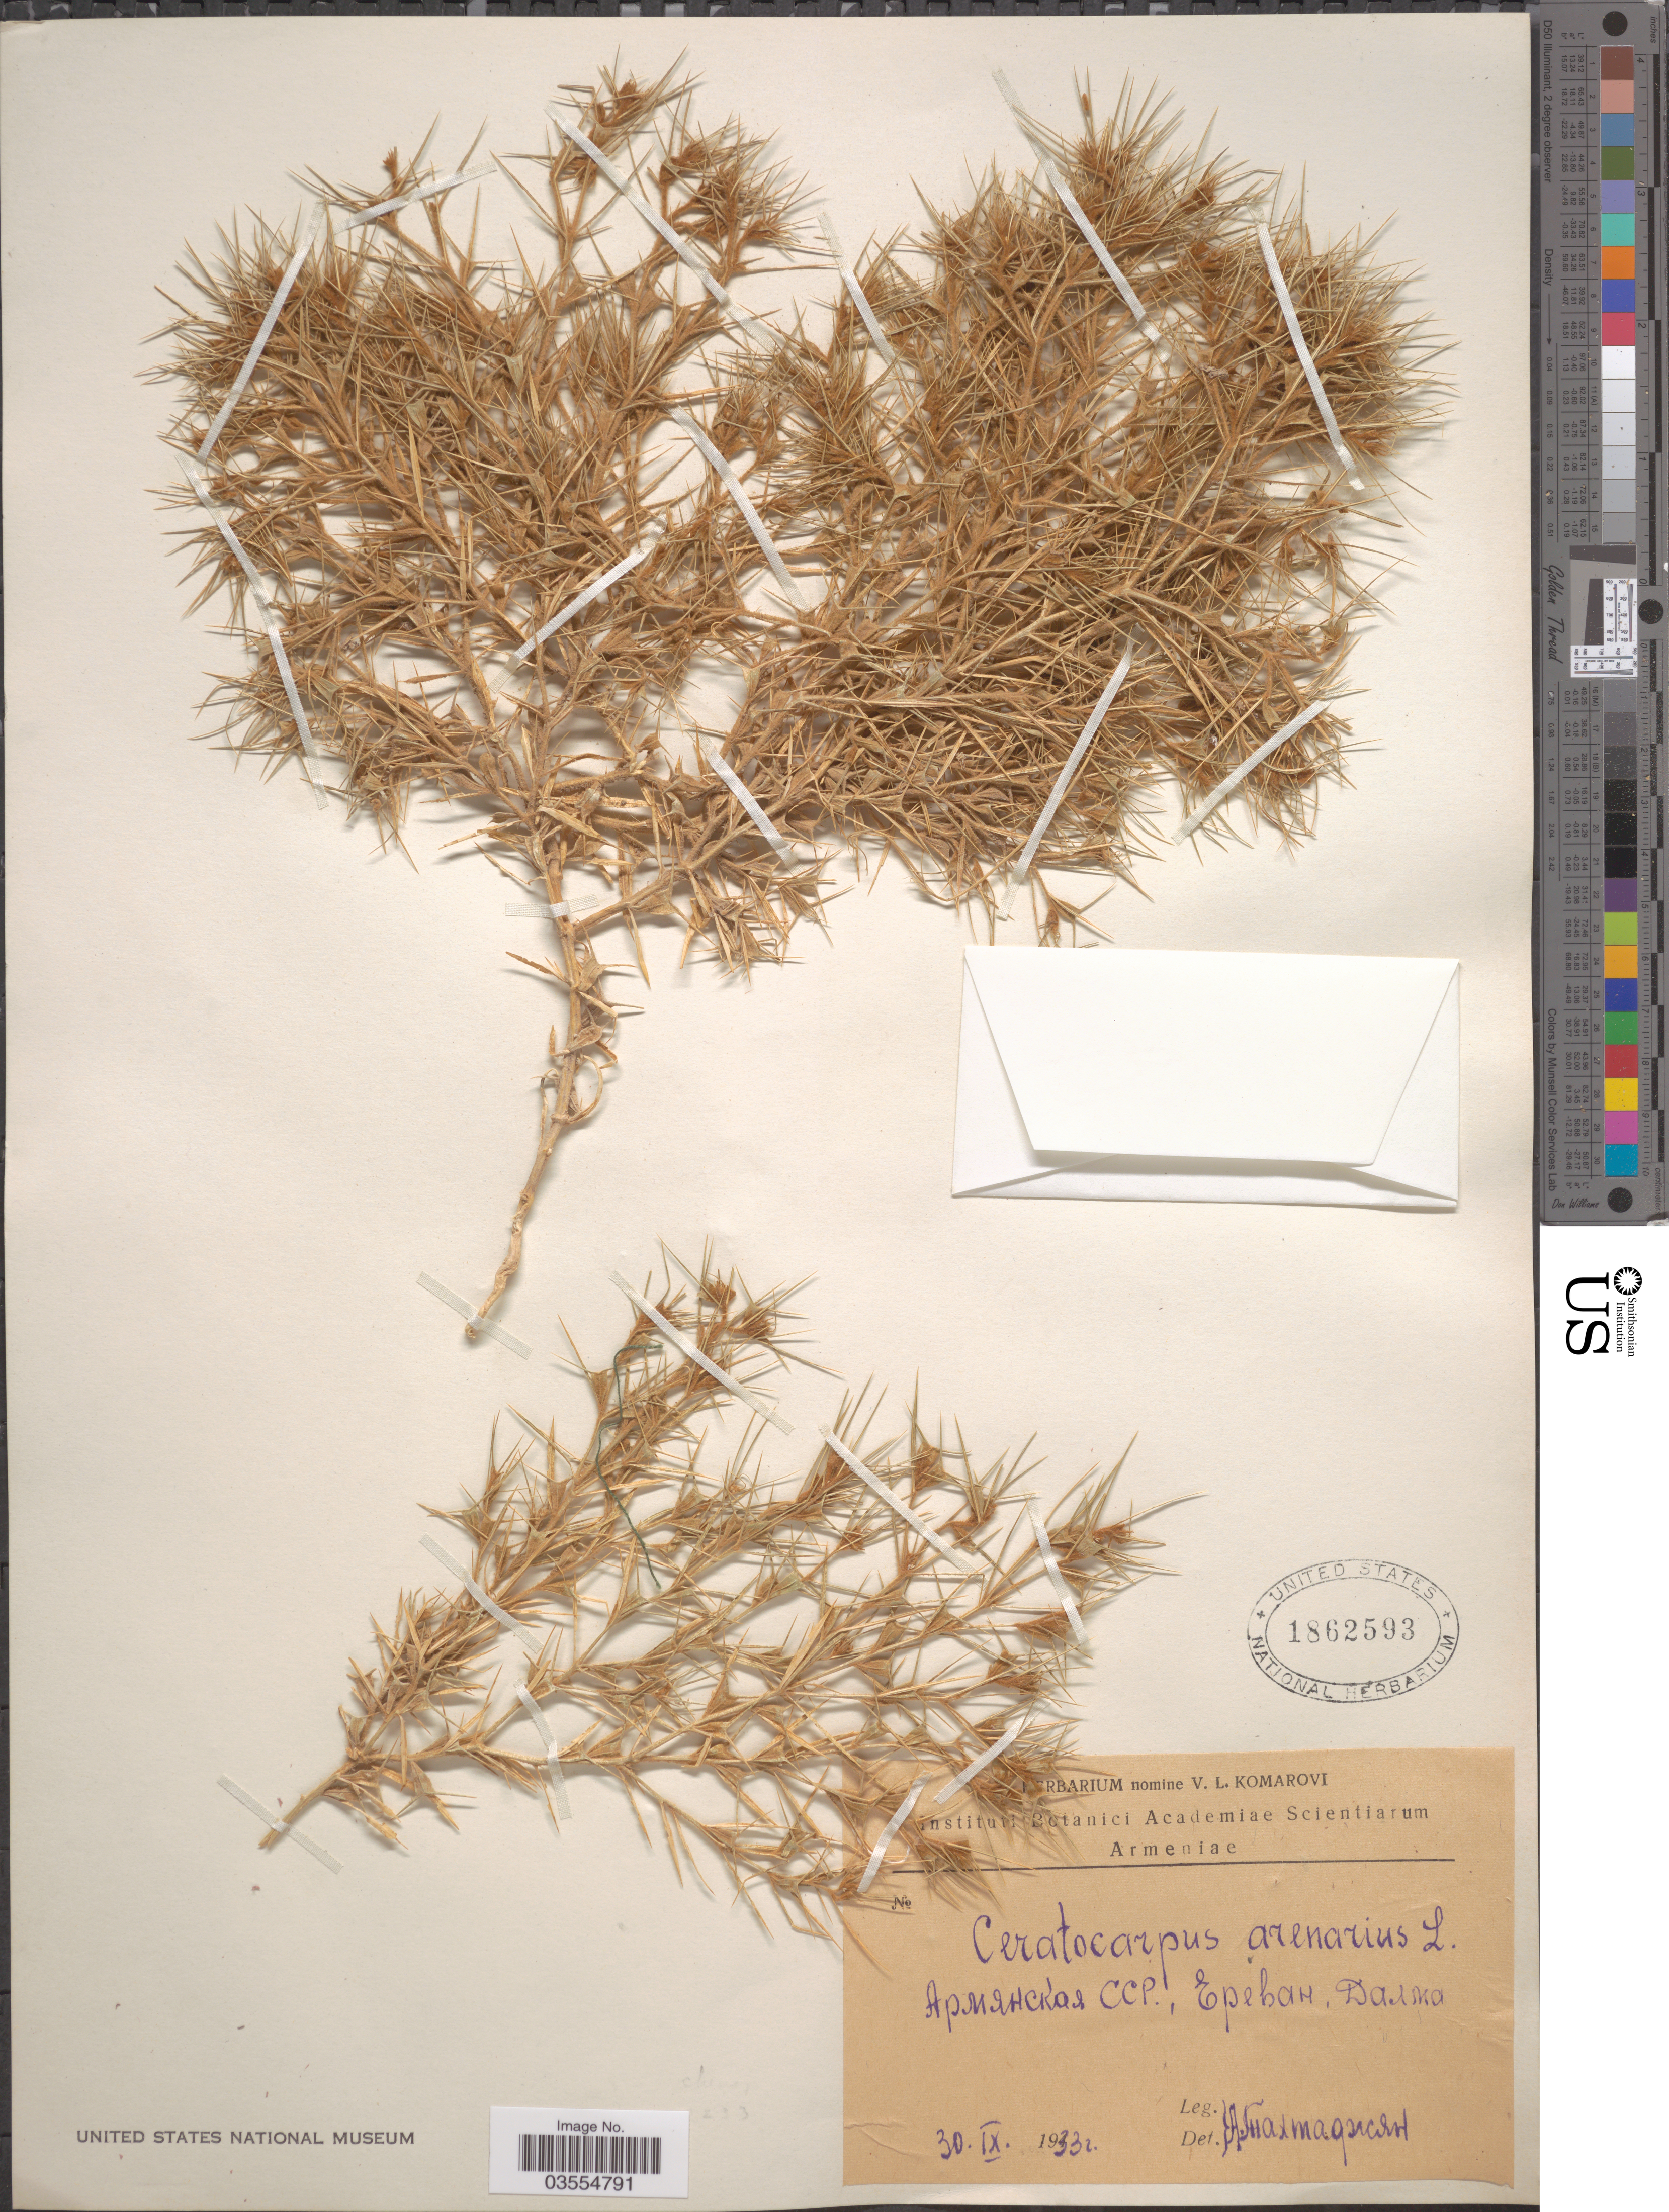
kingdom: Plantae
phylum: Tracheophyta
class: Magnoliopsida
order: Caryophyllales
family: Amaranthaceae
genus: Ceratocarpus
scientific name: Ceratocarpus arenarius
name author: L.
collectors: X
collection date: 1933-09-30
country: Armenia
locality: Yerevan, Dalma.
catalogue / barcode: US 1862593